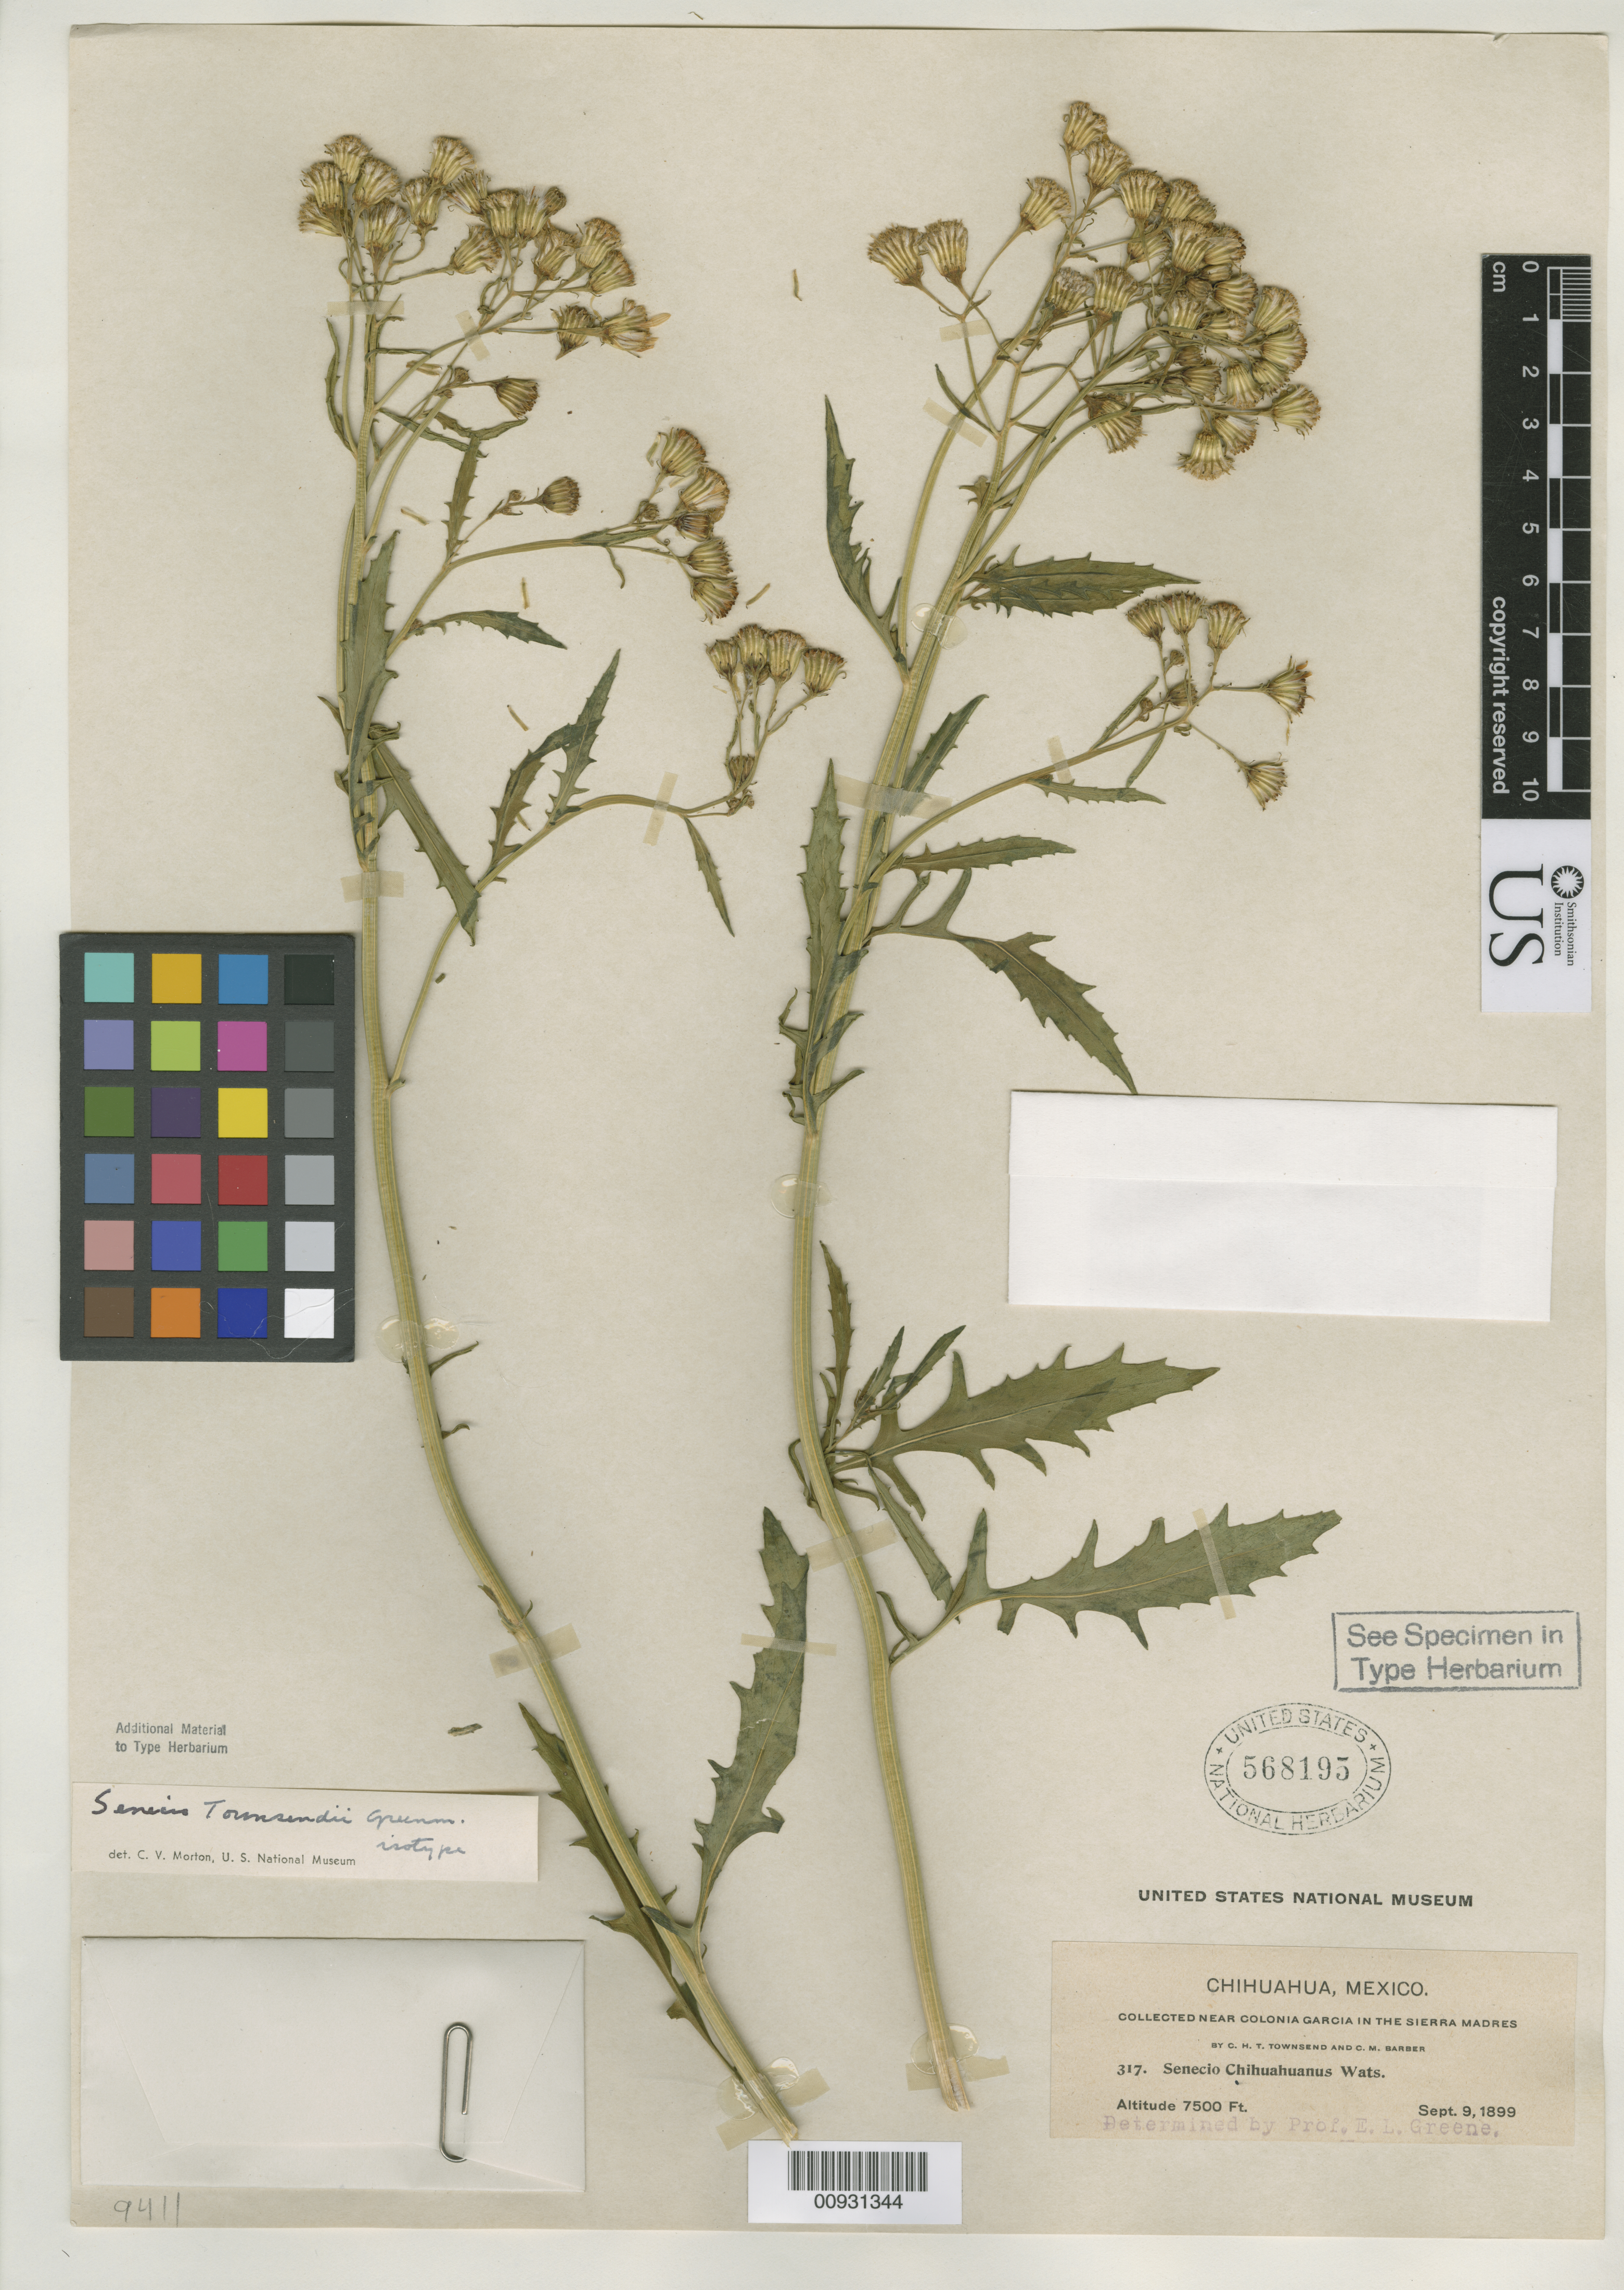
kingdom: Plantae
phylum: Tracheophyta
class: Magnoliopsida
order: Asterales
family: Asteraceae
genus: Senecio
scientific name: Senecio townsendii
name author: Greenm.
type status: Isotype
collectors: C. H. T. Townsend & C. Barber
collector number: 317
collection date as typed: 09 Sep 1899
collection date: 1899-09-09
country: Mexico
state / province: Chihuahua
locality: Near Colonía Garcia in the Sierra Madres.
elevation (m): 2286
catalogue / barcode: US 568195